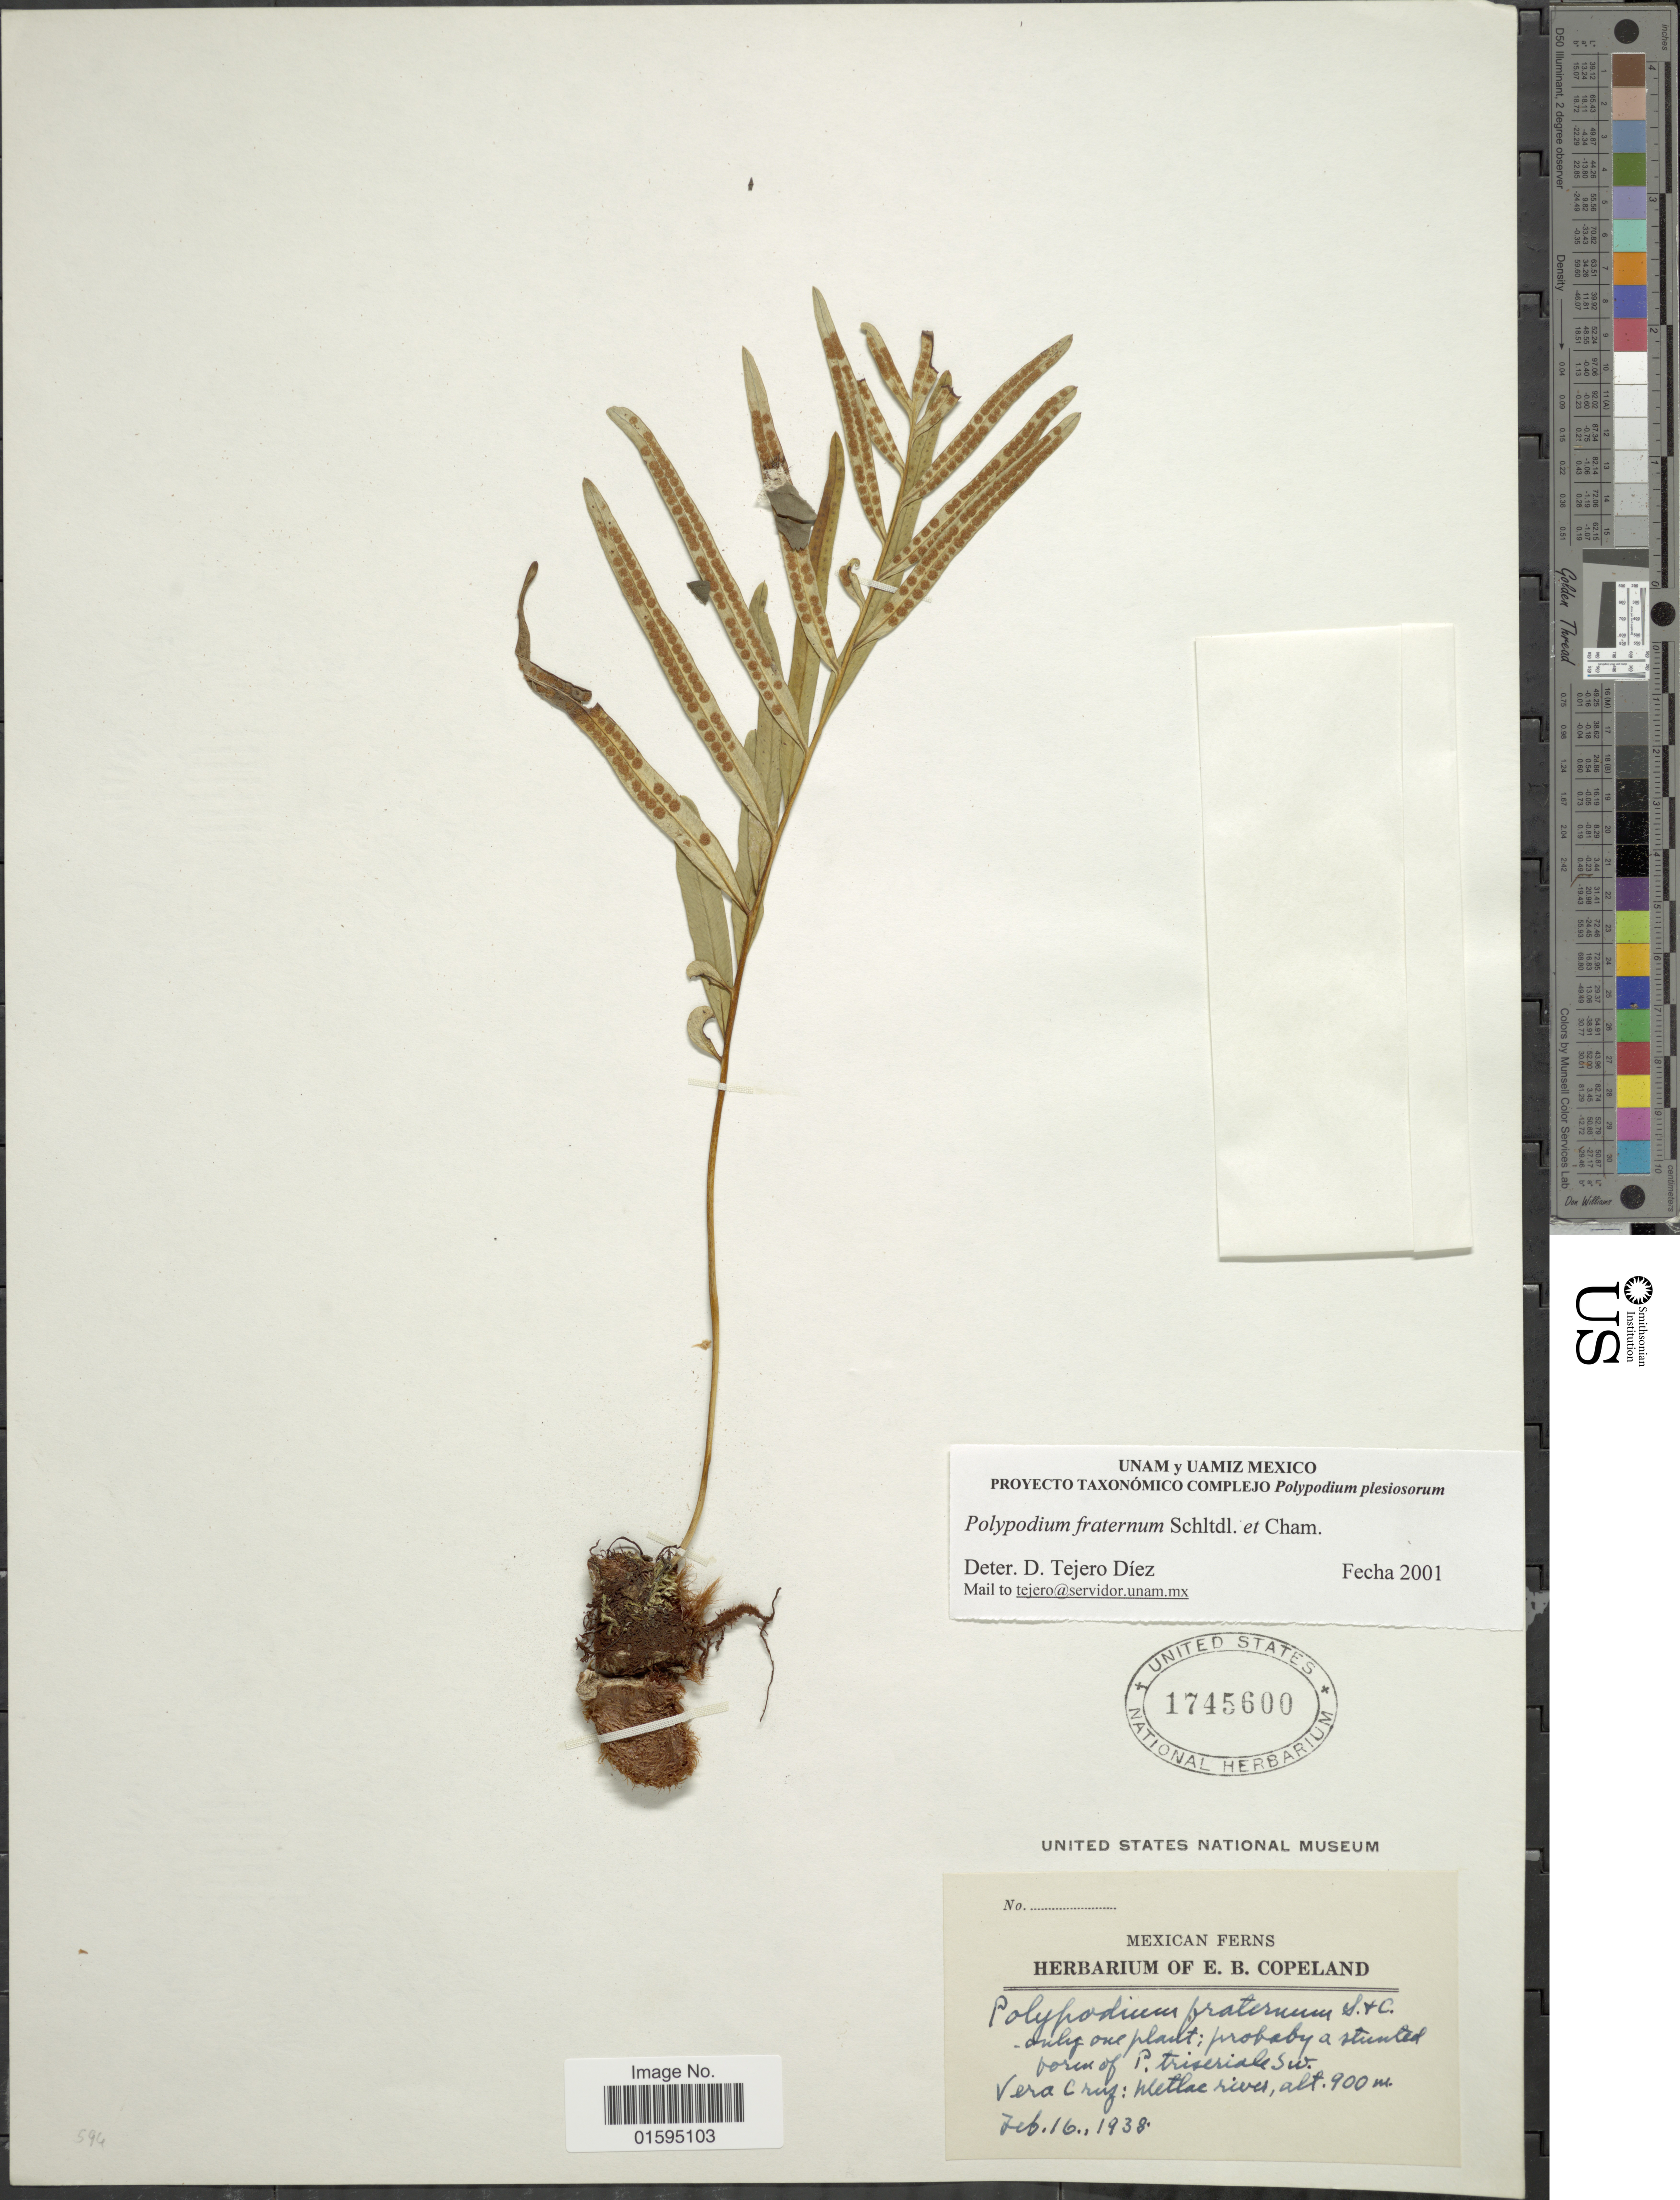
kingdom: Plantae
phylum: Tracheophyta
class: Polypodiopsida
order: Polypodiales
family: Polypodiaceae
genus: Polypodium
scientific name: Polypodium fraternum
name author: Schltdl. & Cham.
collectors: ex herb. E. B. Copeland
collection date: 1938-02-16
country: Mexico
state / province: Veracruz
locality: Vera Cruz: Metlac river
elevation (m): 900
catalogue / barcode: US 1745600